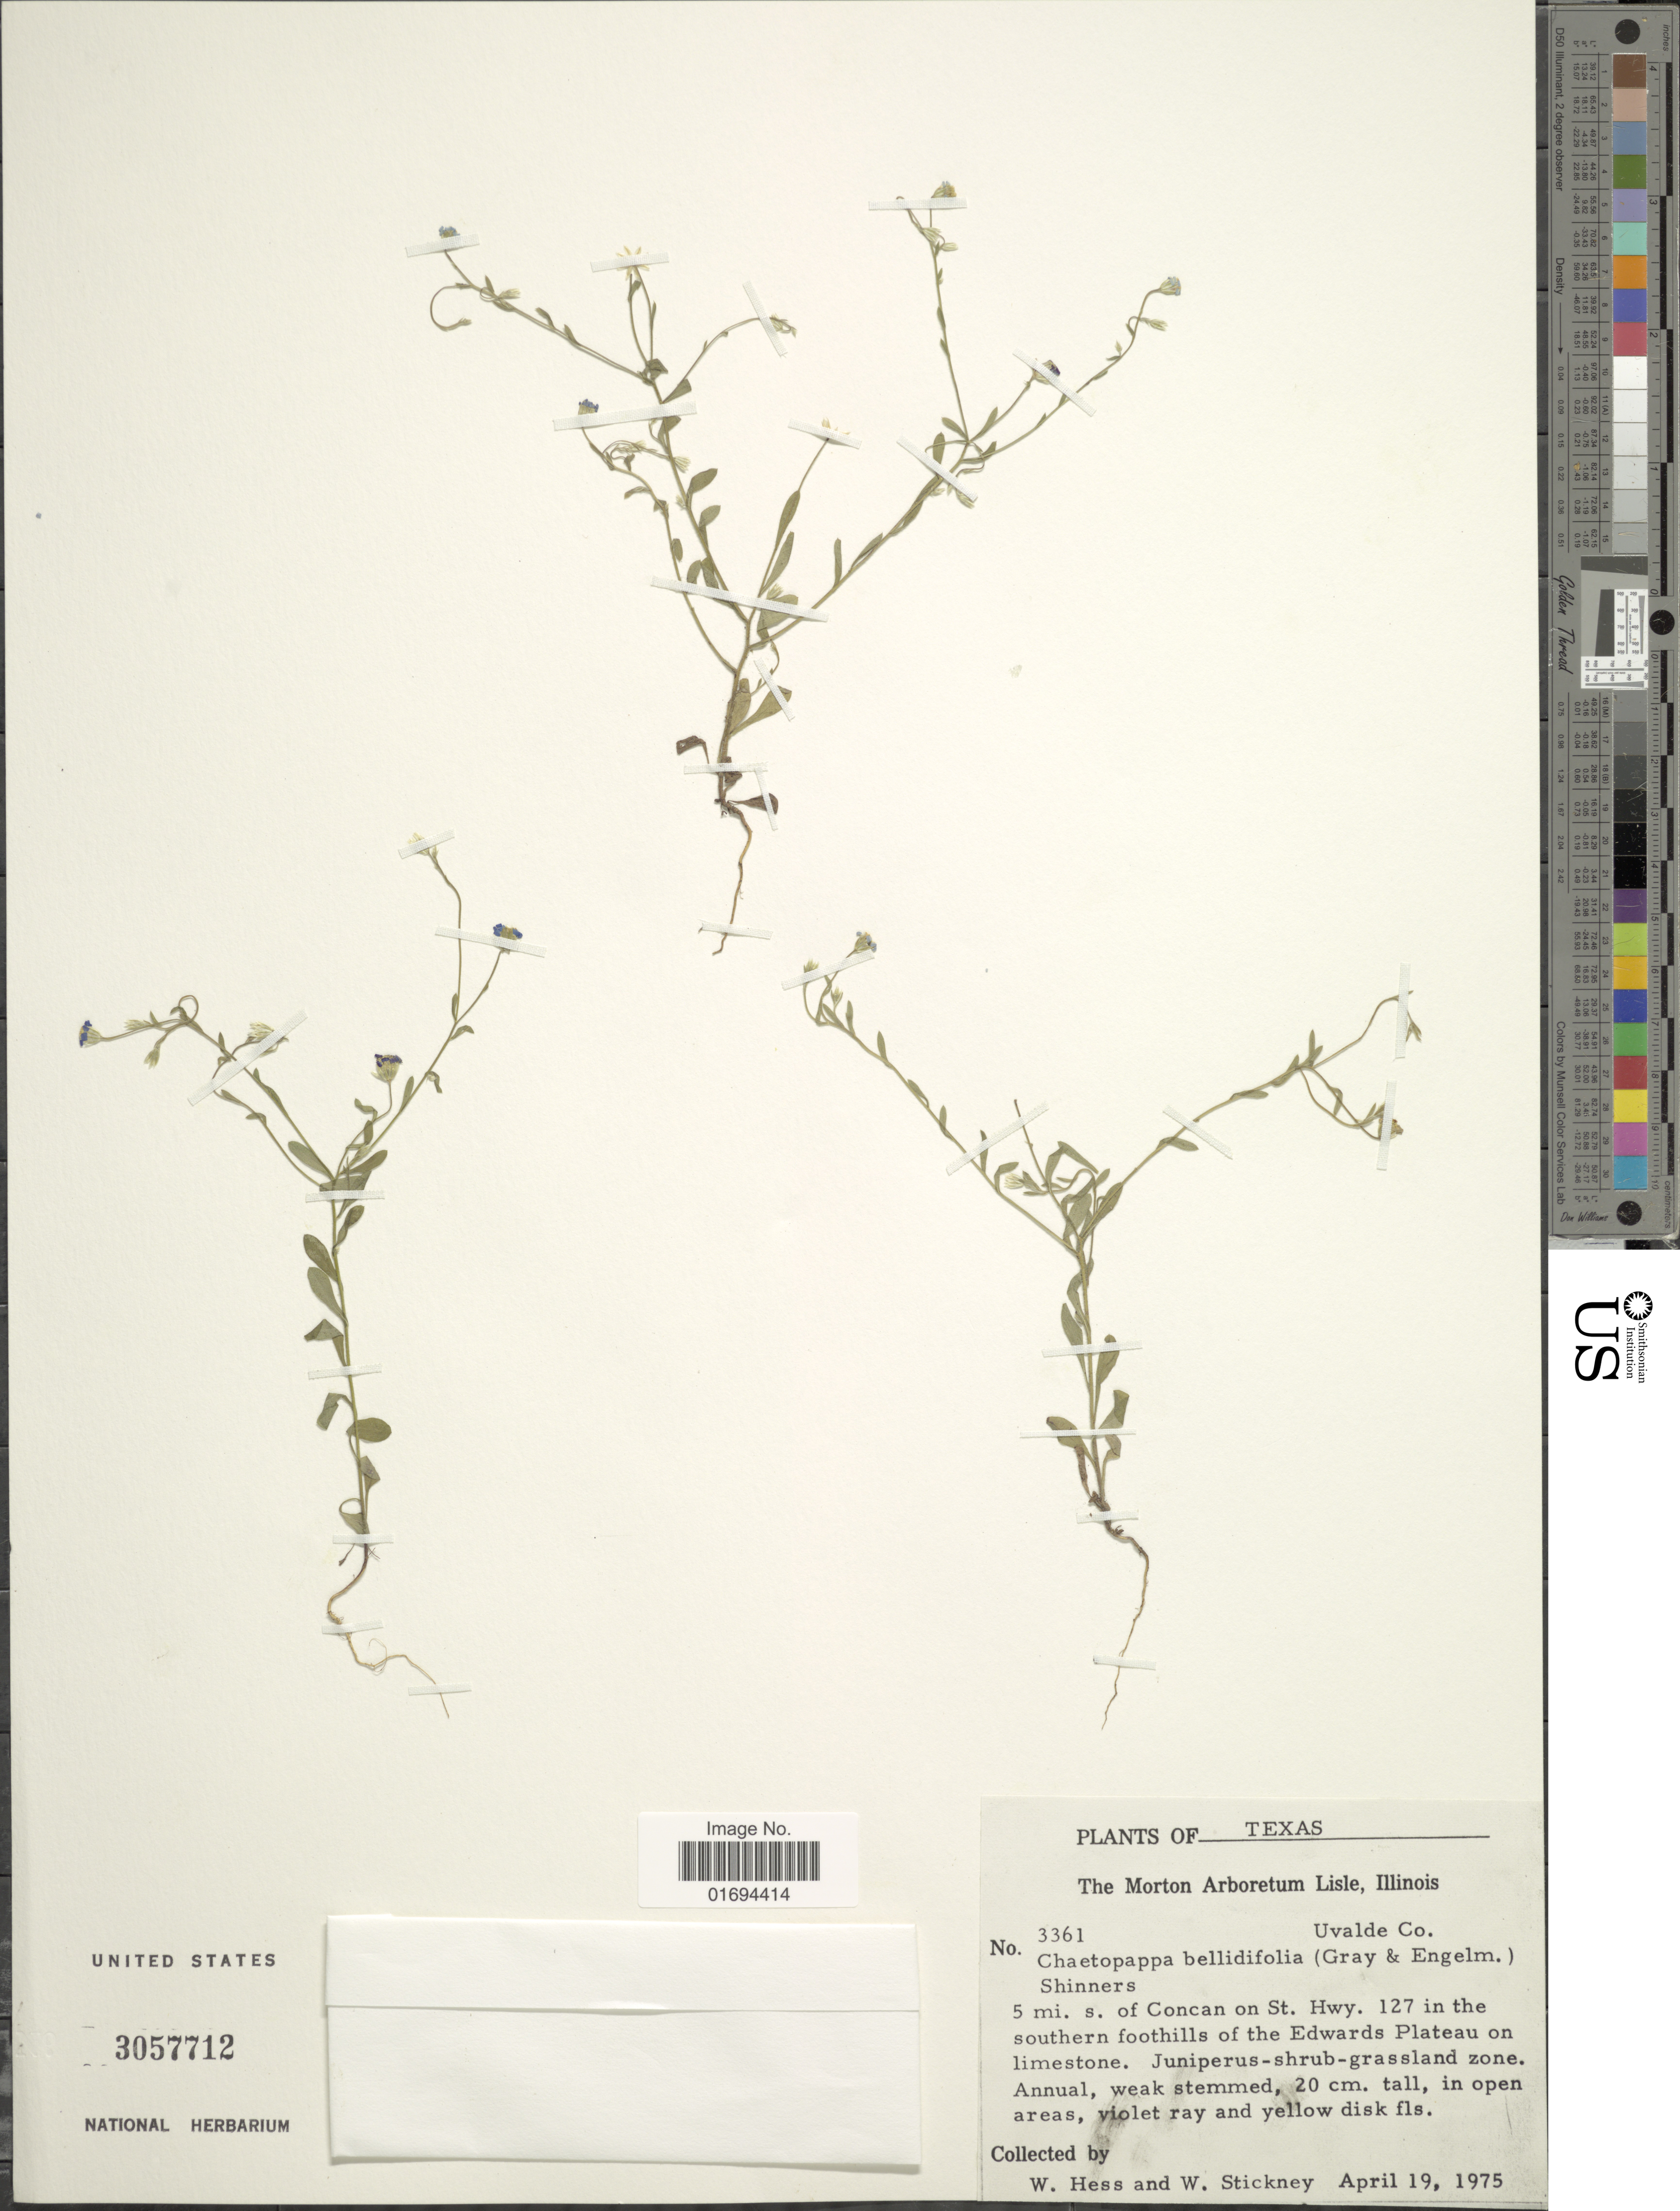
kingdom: Plantae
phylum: Tracheophyta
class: Magnoliopsida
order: Asterales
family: Asteraceae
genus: Chaetopappa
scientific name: Chaetopappa bellidifolia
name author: (A. Gray) Shinners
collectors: W. Hess & W. Stickney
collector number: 3361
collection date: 1975-04-19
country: United States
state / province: Texas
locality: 5 mi. S. of Concan on St. Hwy. 127 in the southern foothills of the Edwards Plateau on limestone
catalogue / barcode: US 3057712